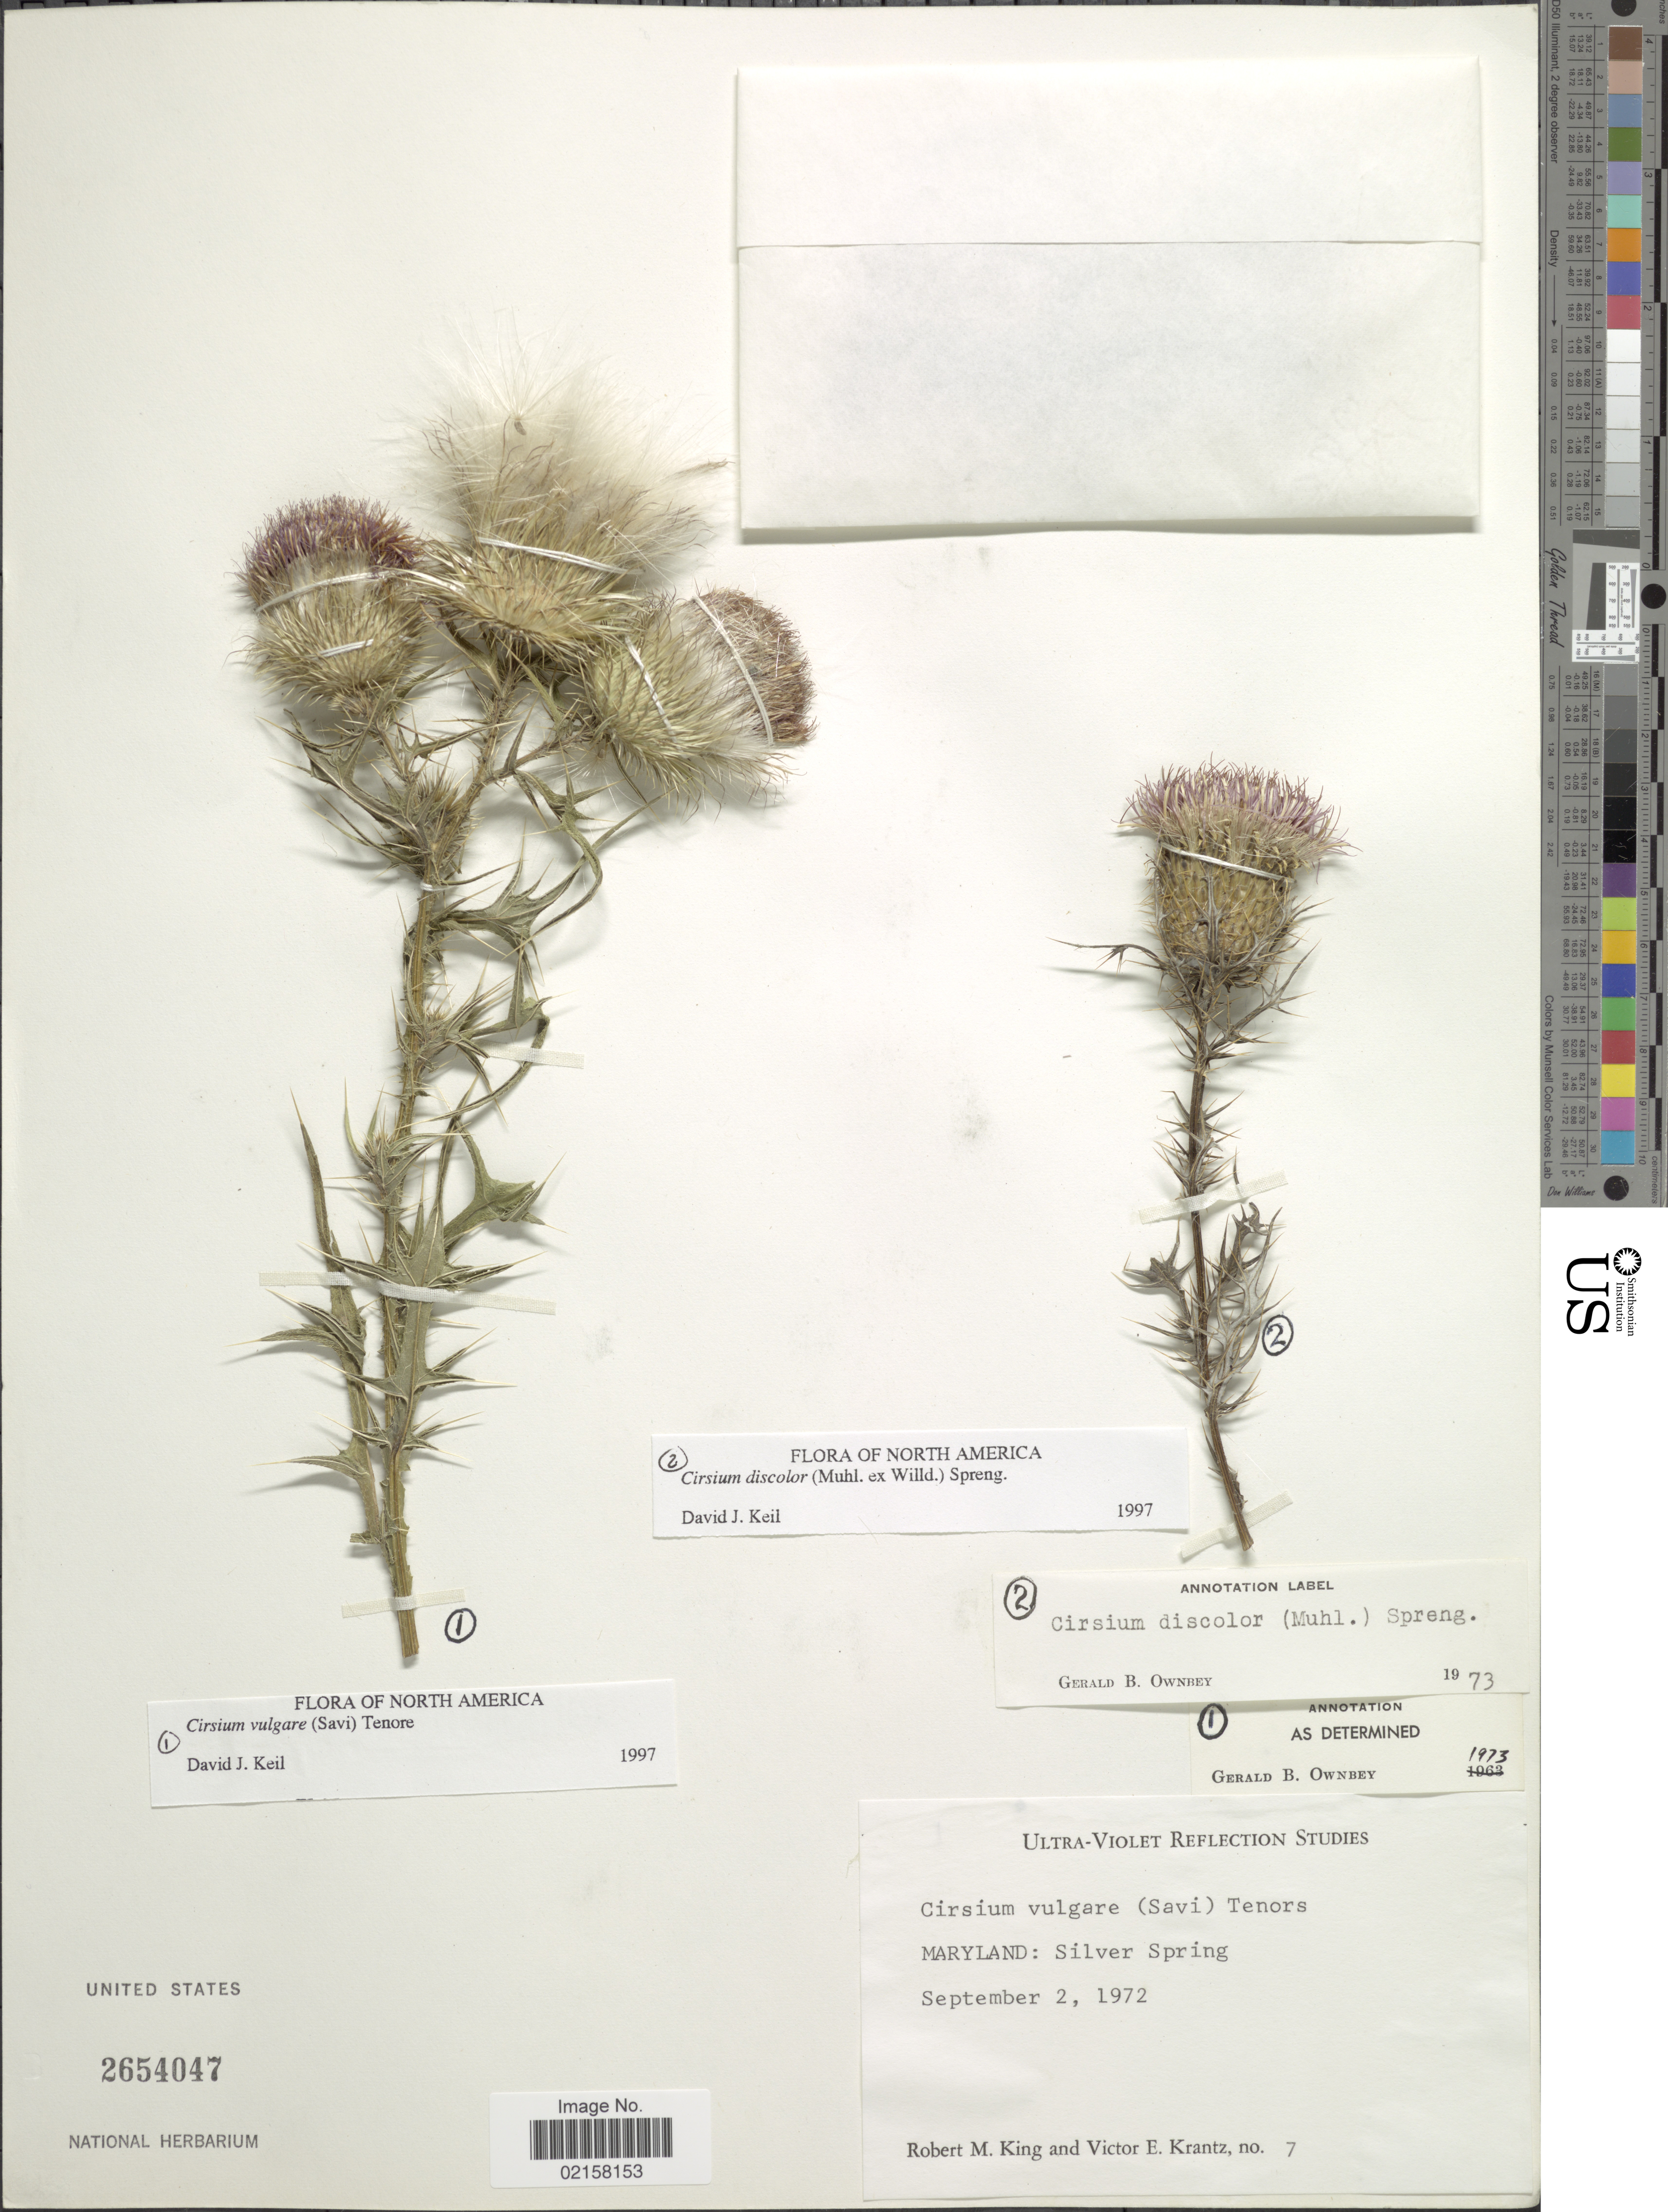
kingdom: Plantae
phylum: Tracheophyta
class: Magnoliopsida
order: Asterales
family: Asteraceae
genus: Cirsium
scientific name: Cirsium vulgare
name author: (Savi) Ten.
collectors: R. M. King & V. Krantz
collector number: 7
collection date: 1972-09-02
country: United States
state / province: Maryland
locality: Silver Spring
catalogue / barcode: US 2654047